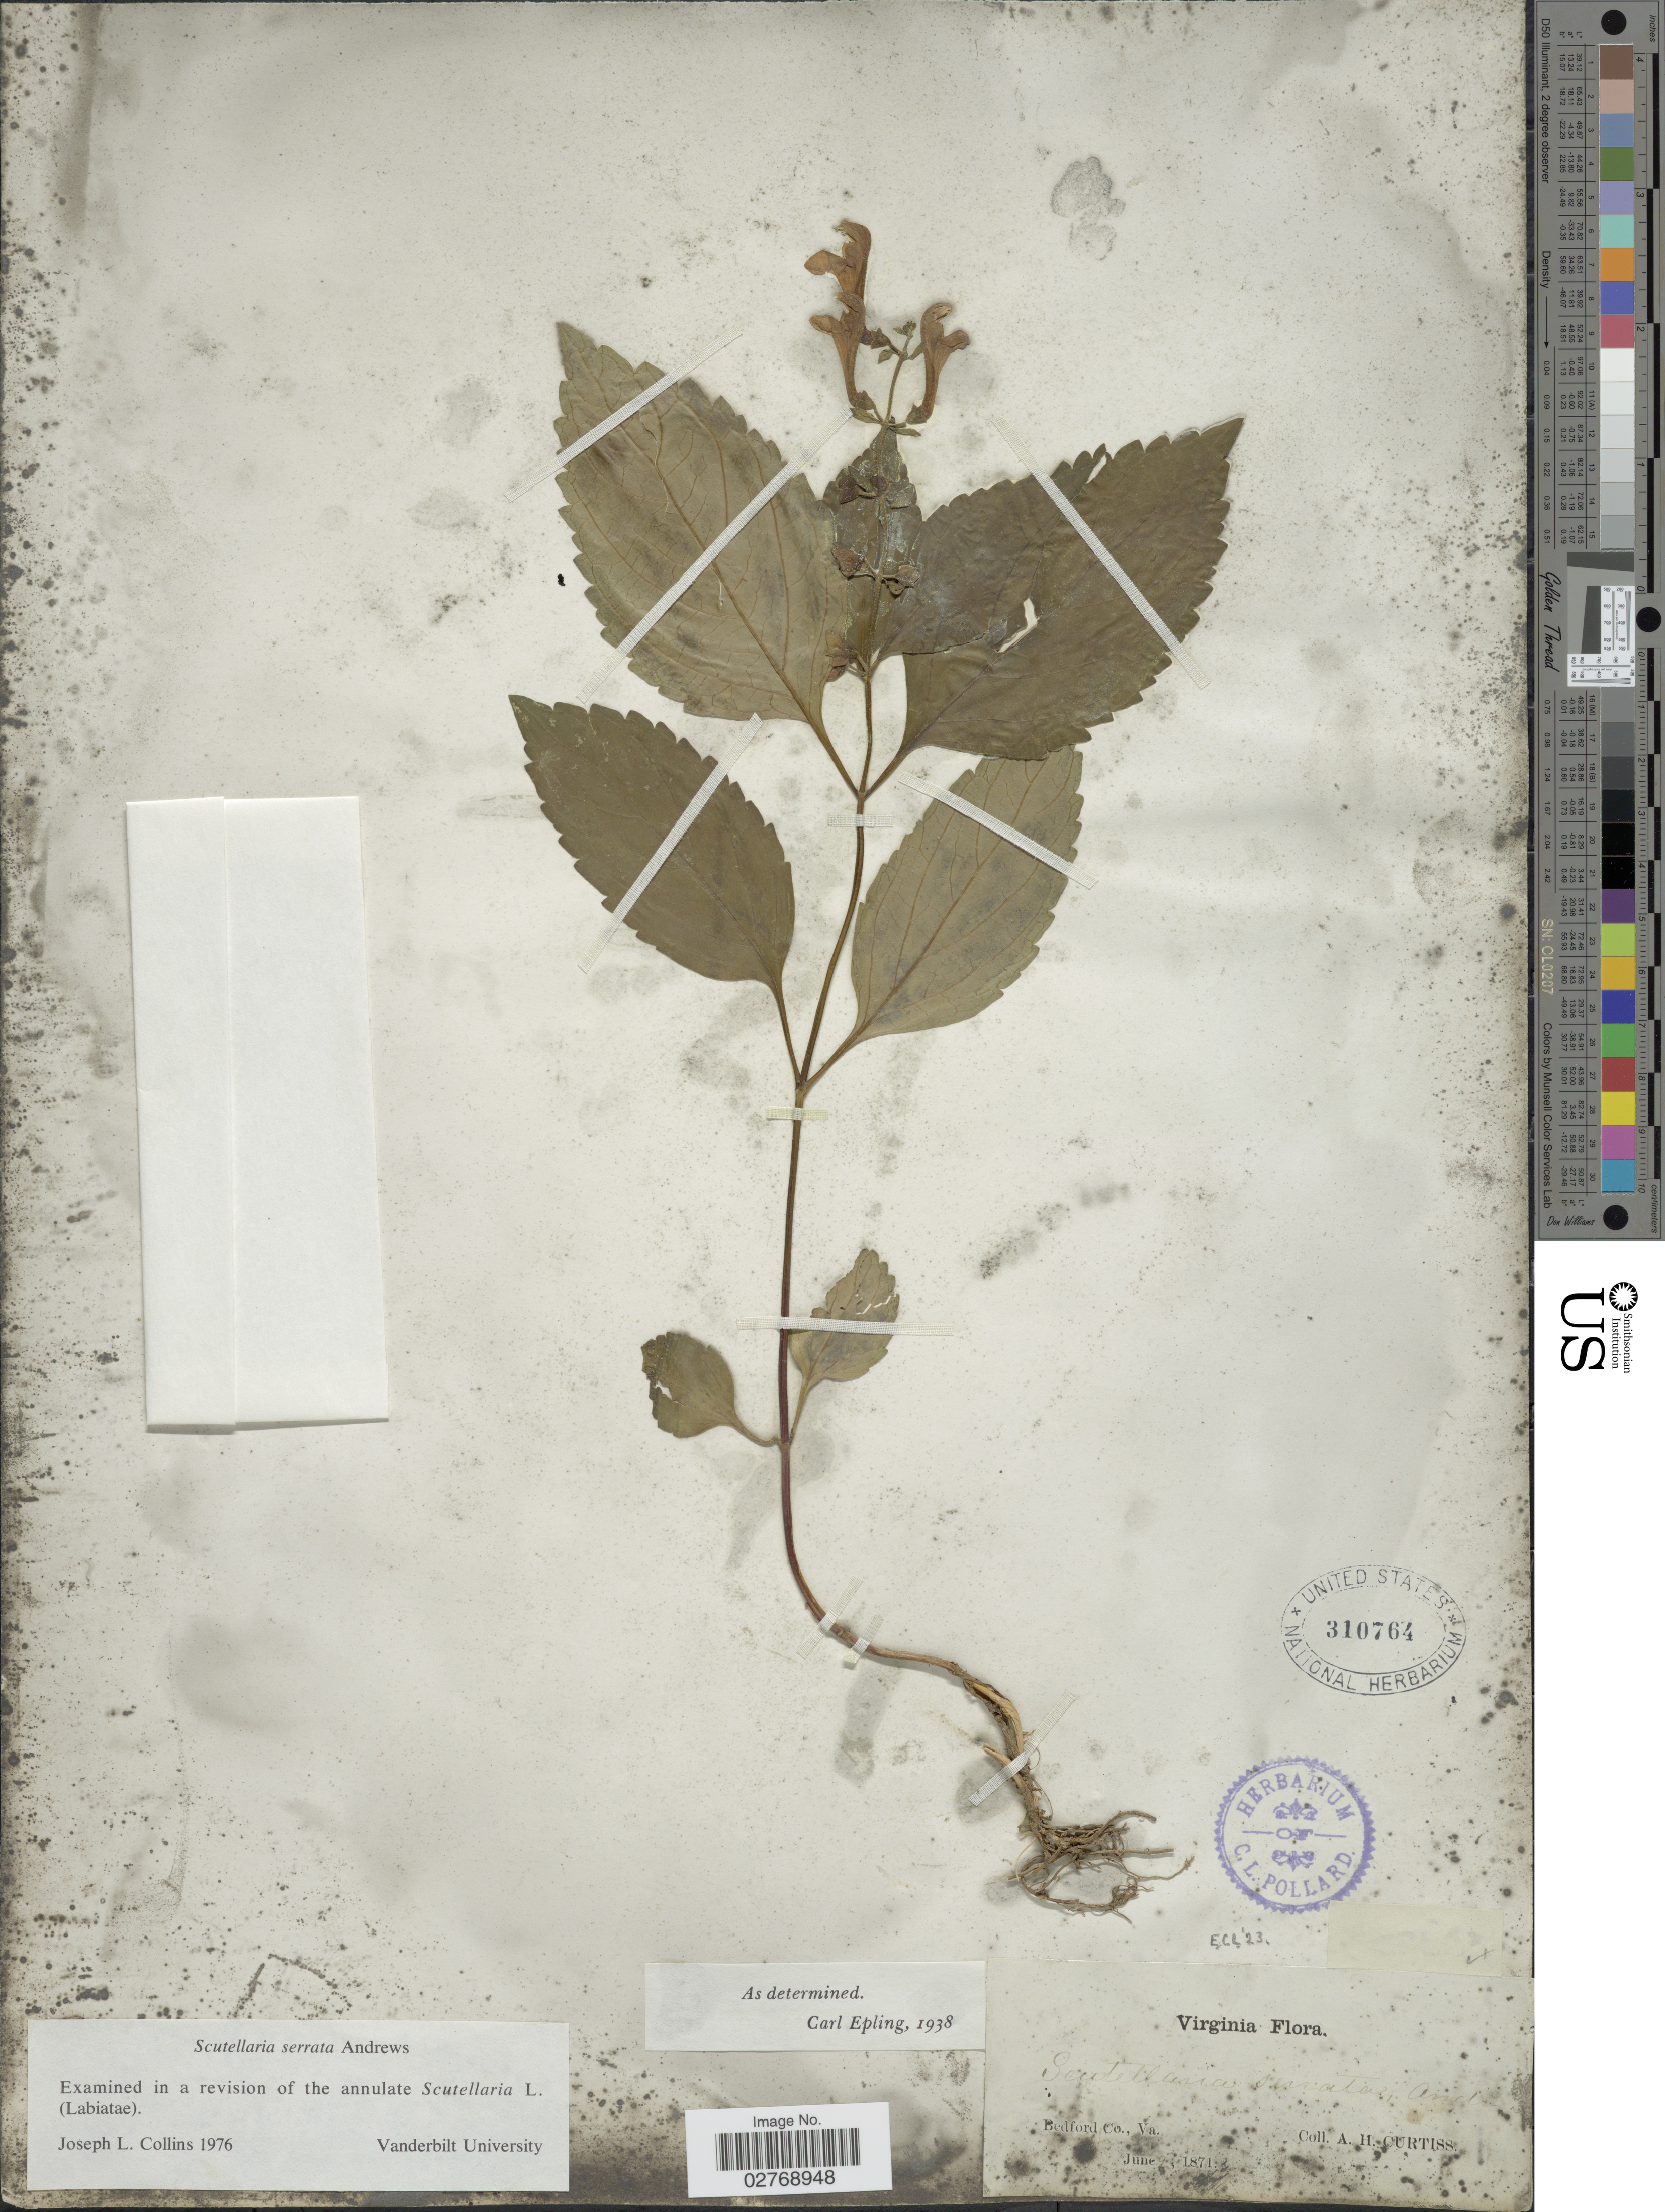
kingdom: Plantae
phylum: Tracheophyta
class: Magnoliopsida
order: Lamiales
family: Lamiaceae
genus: Scutellaria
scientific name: Scutellaria serrata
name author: Andrews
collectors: A. H. Curtiss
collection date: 1871-06-02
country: United States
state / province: Virginia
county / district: Bedford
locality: Bedford Co.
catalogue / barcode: US 310764